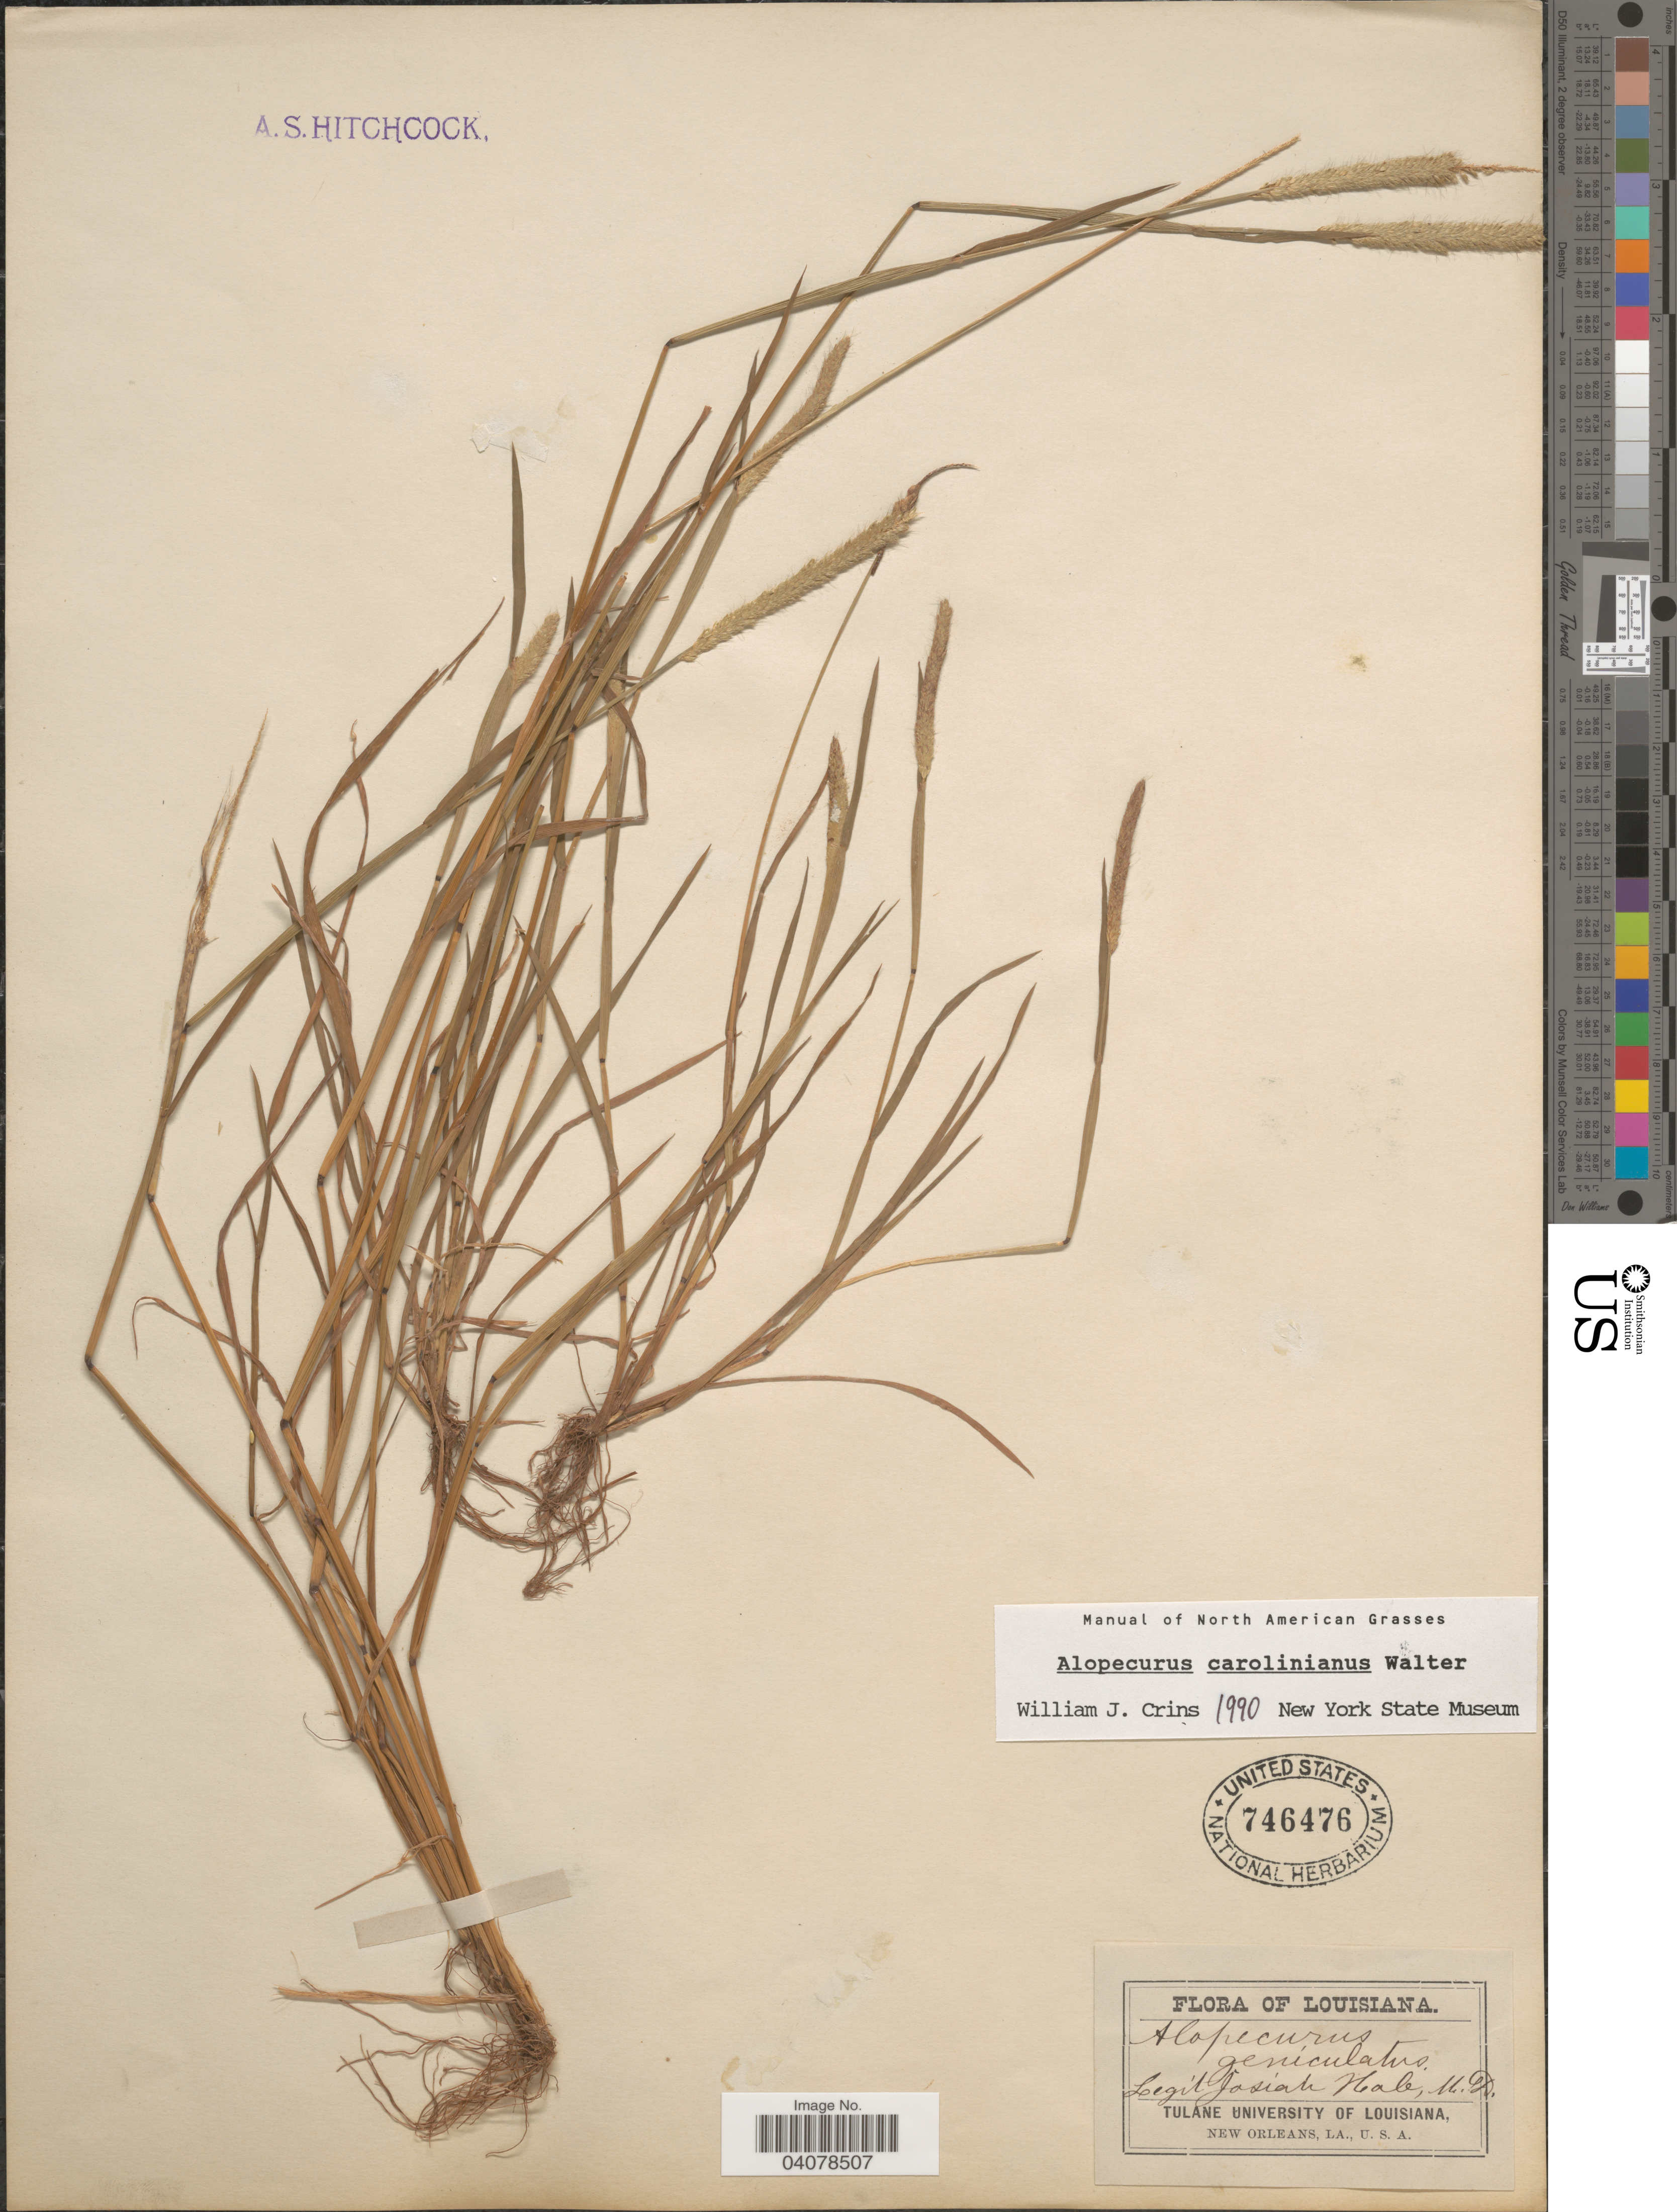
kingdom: Plantae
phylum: Tracheophyta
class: Liliopsida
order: Poales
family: Poaceae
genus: Alopecurus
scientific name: Alopecurus aequalis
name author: Sobol.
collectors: J. Hale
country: United States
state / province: Louisiana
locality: New Orleans.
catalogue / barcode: US 746476